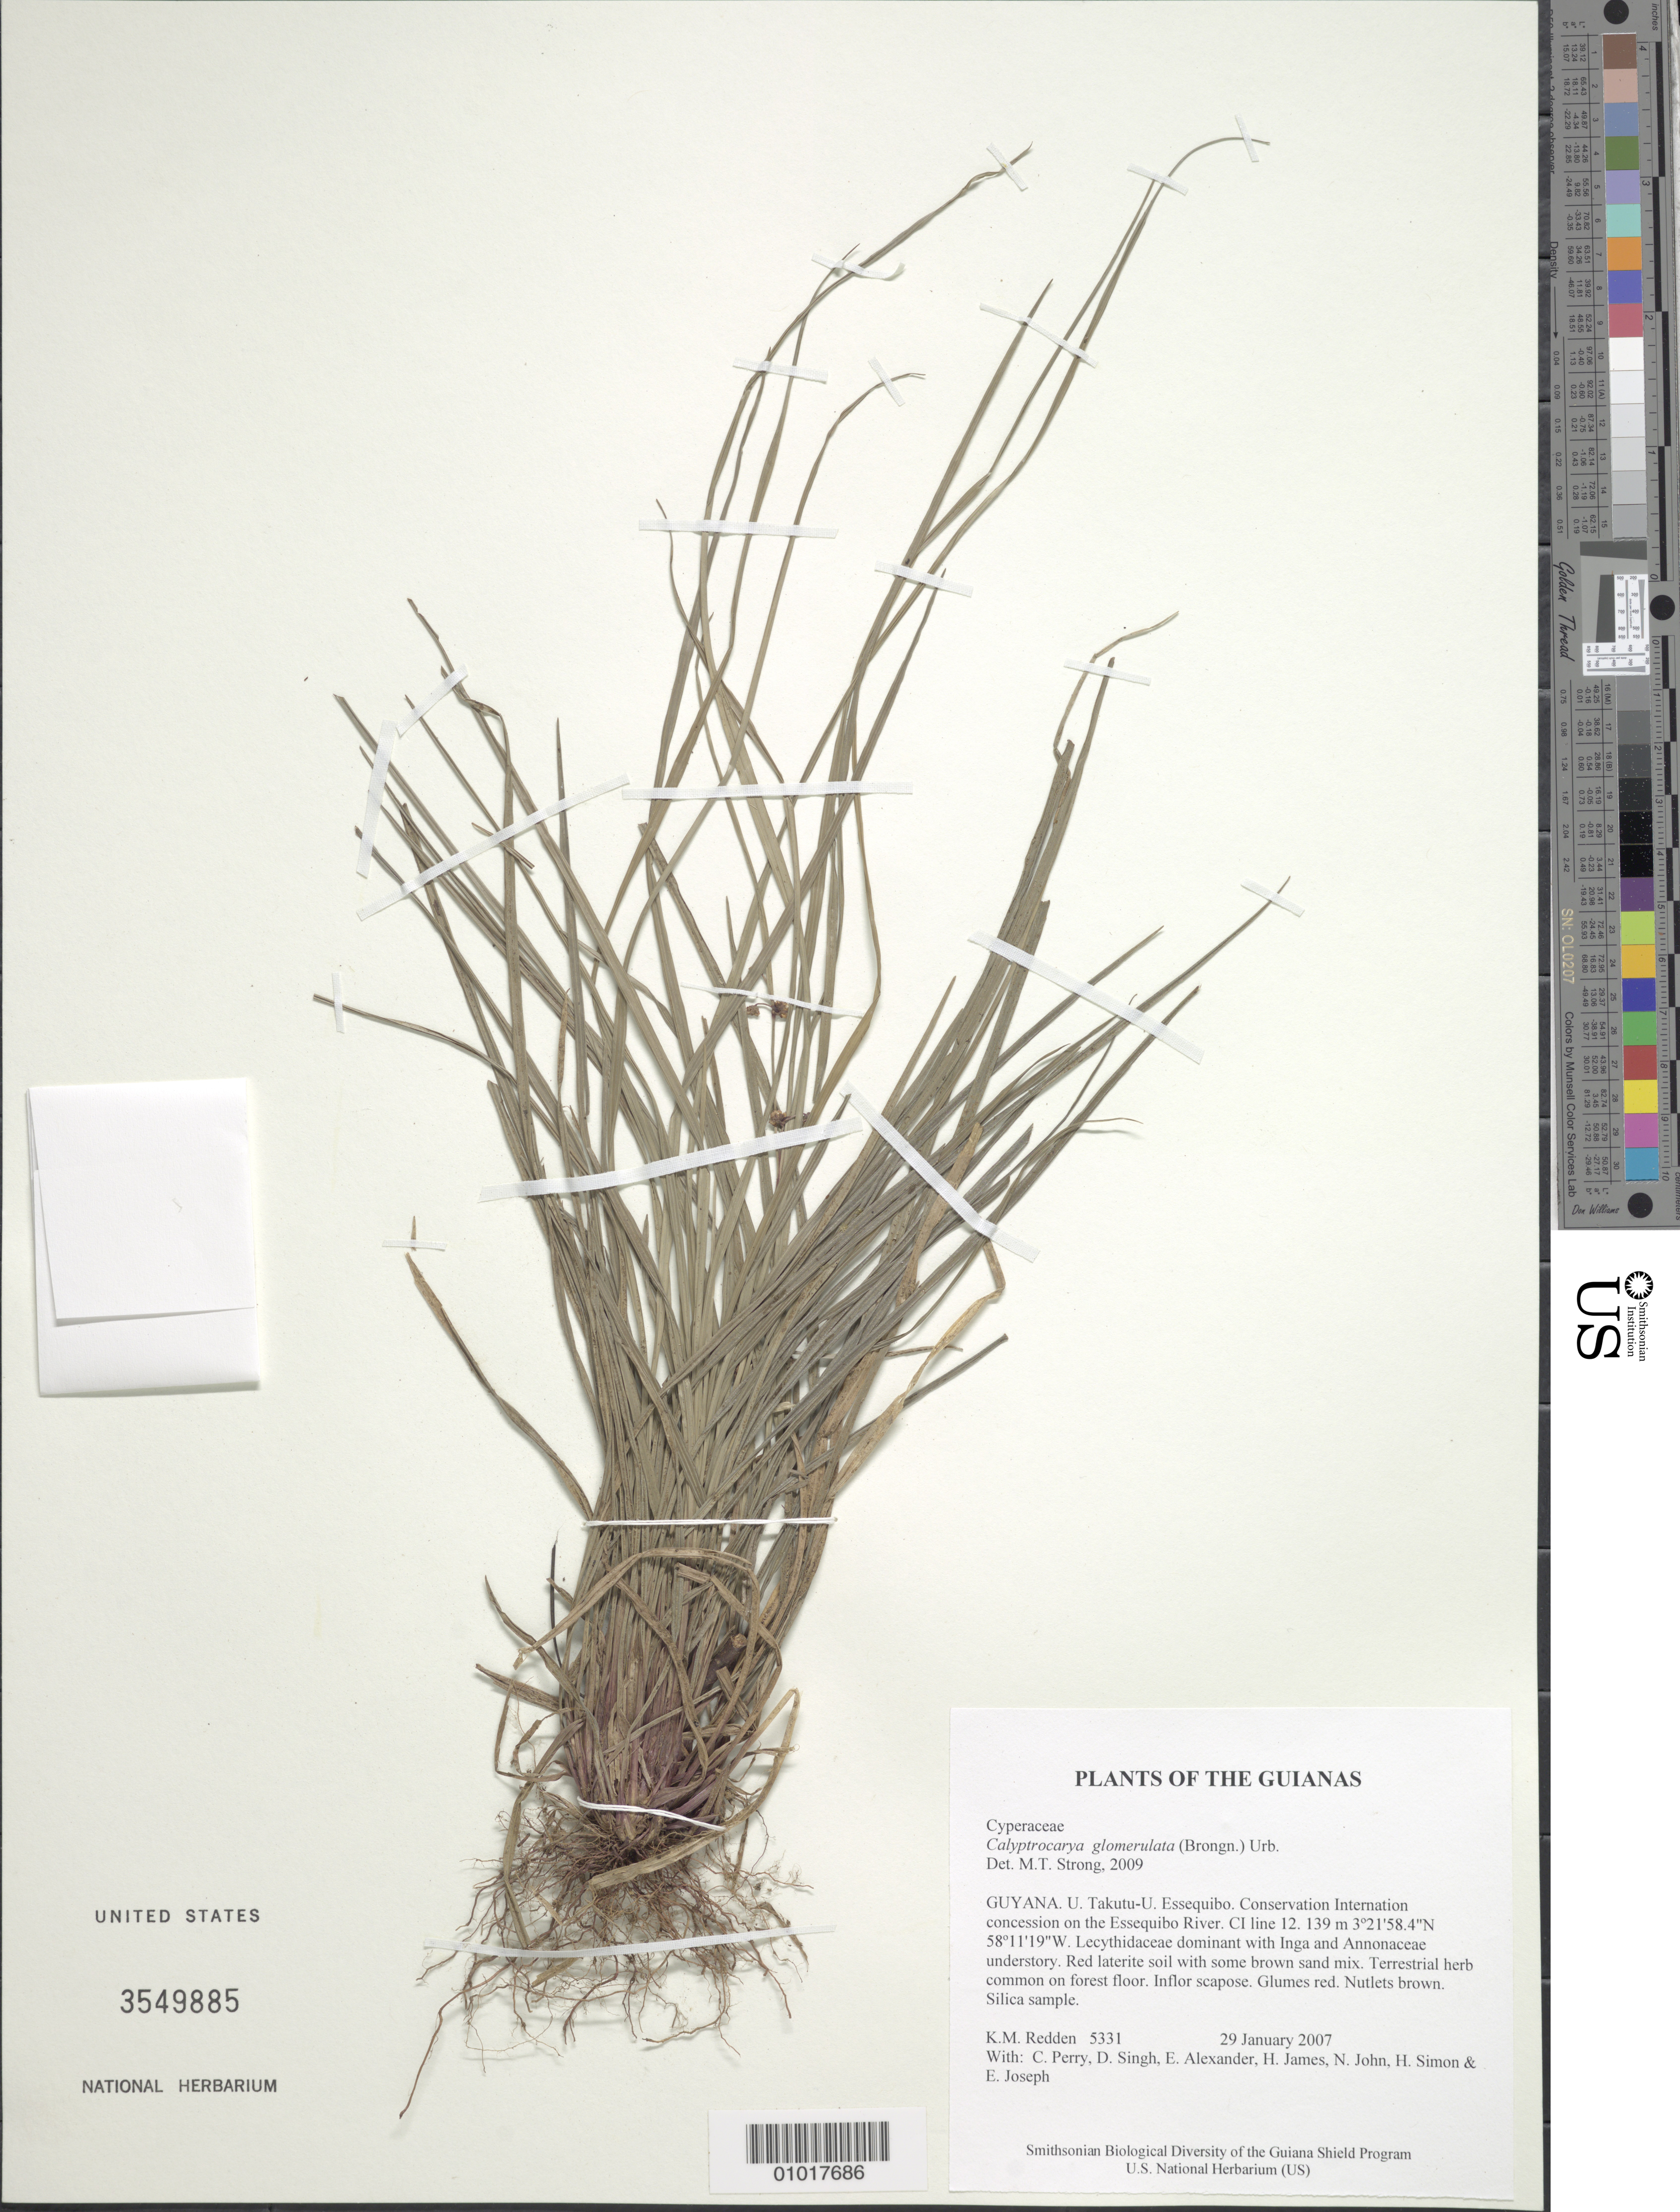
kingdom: Plantae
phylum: Tracheophyta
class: Liliopsida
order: Poales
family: Cyperaceae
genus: Calyptrocarya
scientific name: Calyptrocarya glomerulata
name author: (Brongn.) Urb.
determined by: Strong, M. T., (US), Smithsonian Institution - National Museum of Natural History (UNITED STATES)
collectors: K. M. Redden, C. Perry, D. Singh, E. Alexander, H. James, N. John, H. Simon & E. Joseph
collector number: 5331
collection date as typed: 29 January 2007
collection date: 2007-01-29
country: Guyana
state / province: U. Takutu-U. Essequibo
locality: Conservation International concession on the Essequibo River. CI line 12.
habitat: Lecythidaceae dominant with Inga and Annonaceae understory. Red laterite soil with some brown sand mix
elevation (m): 139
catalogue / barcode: US 3549885